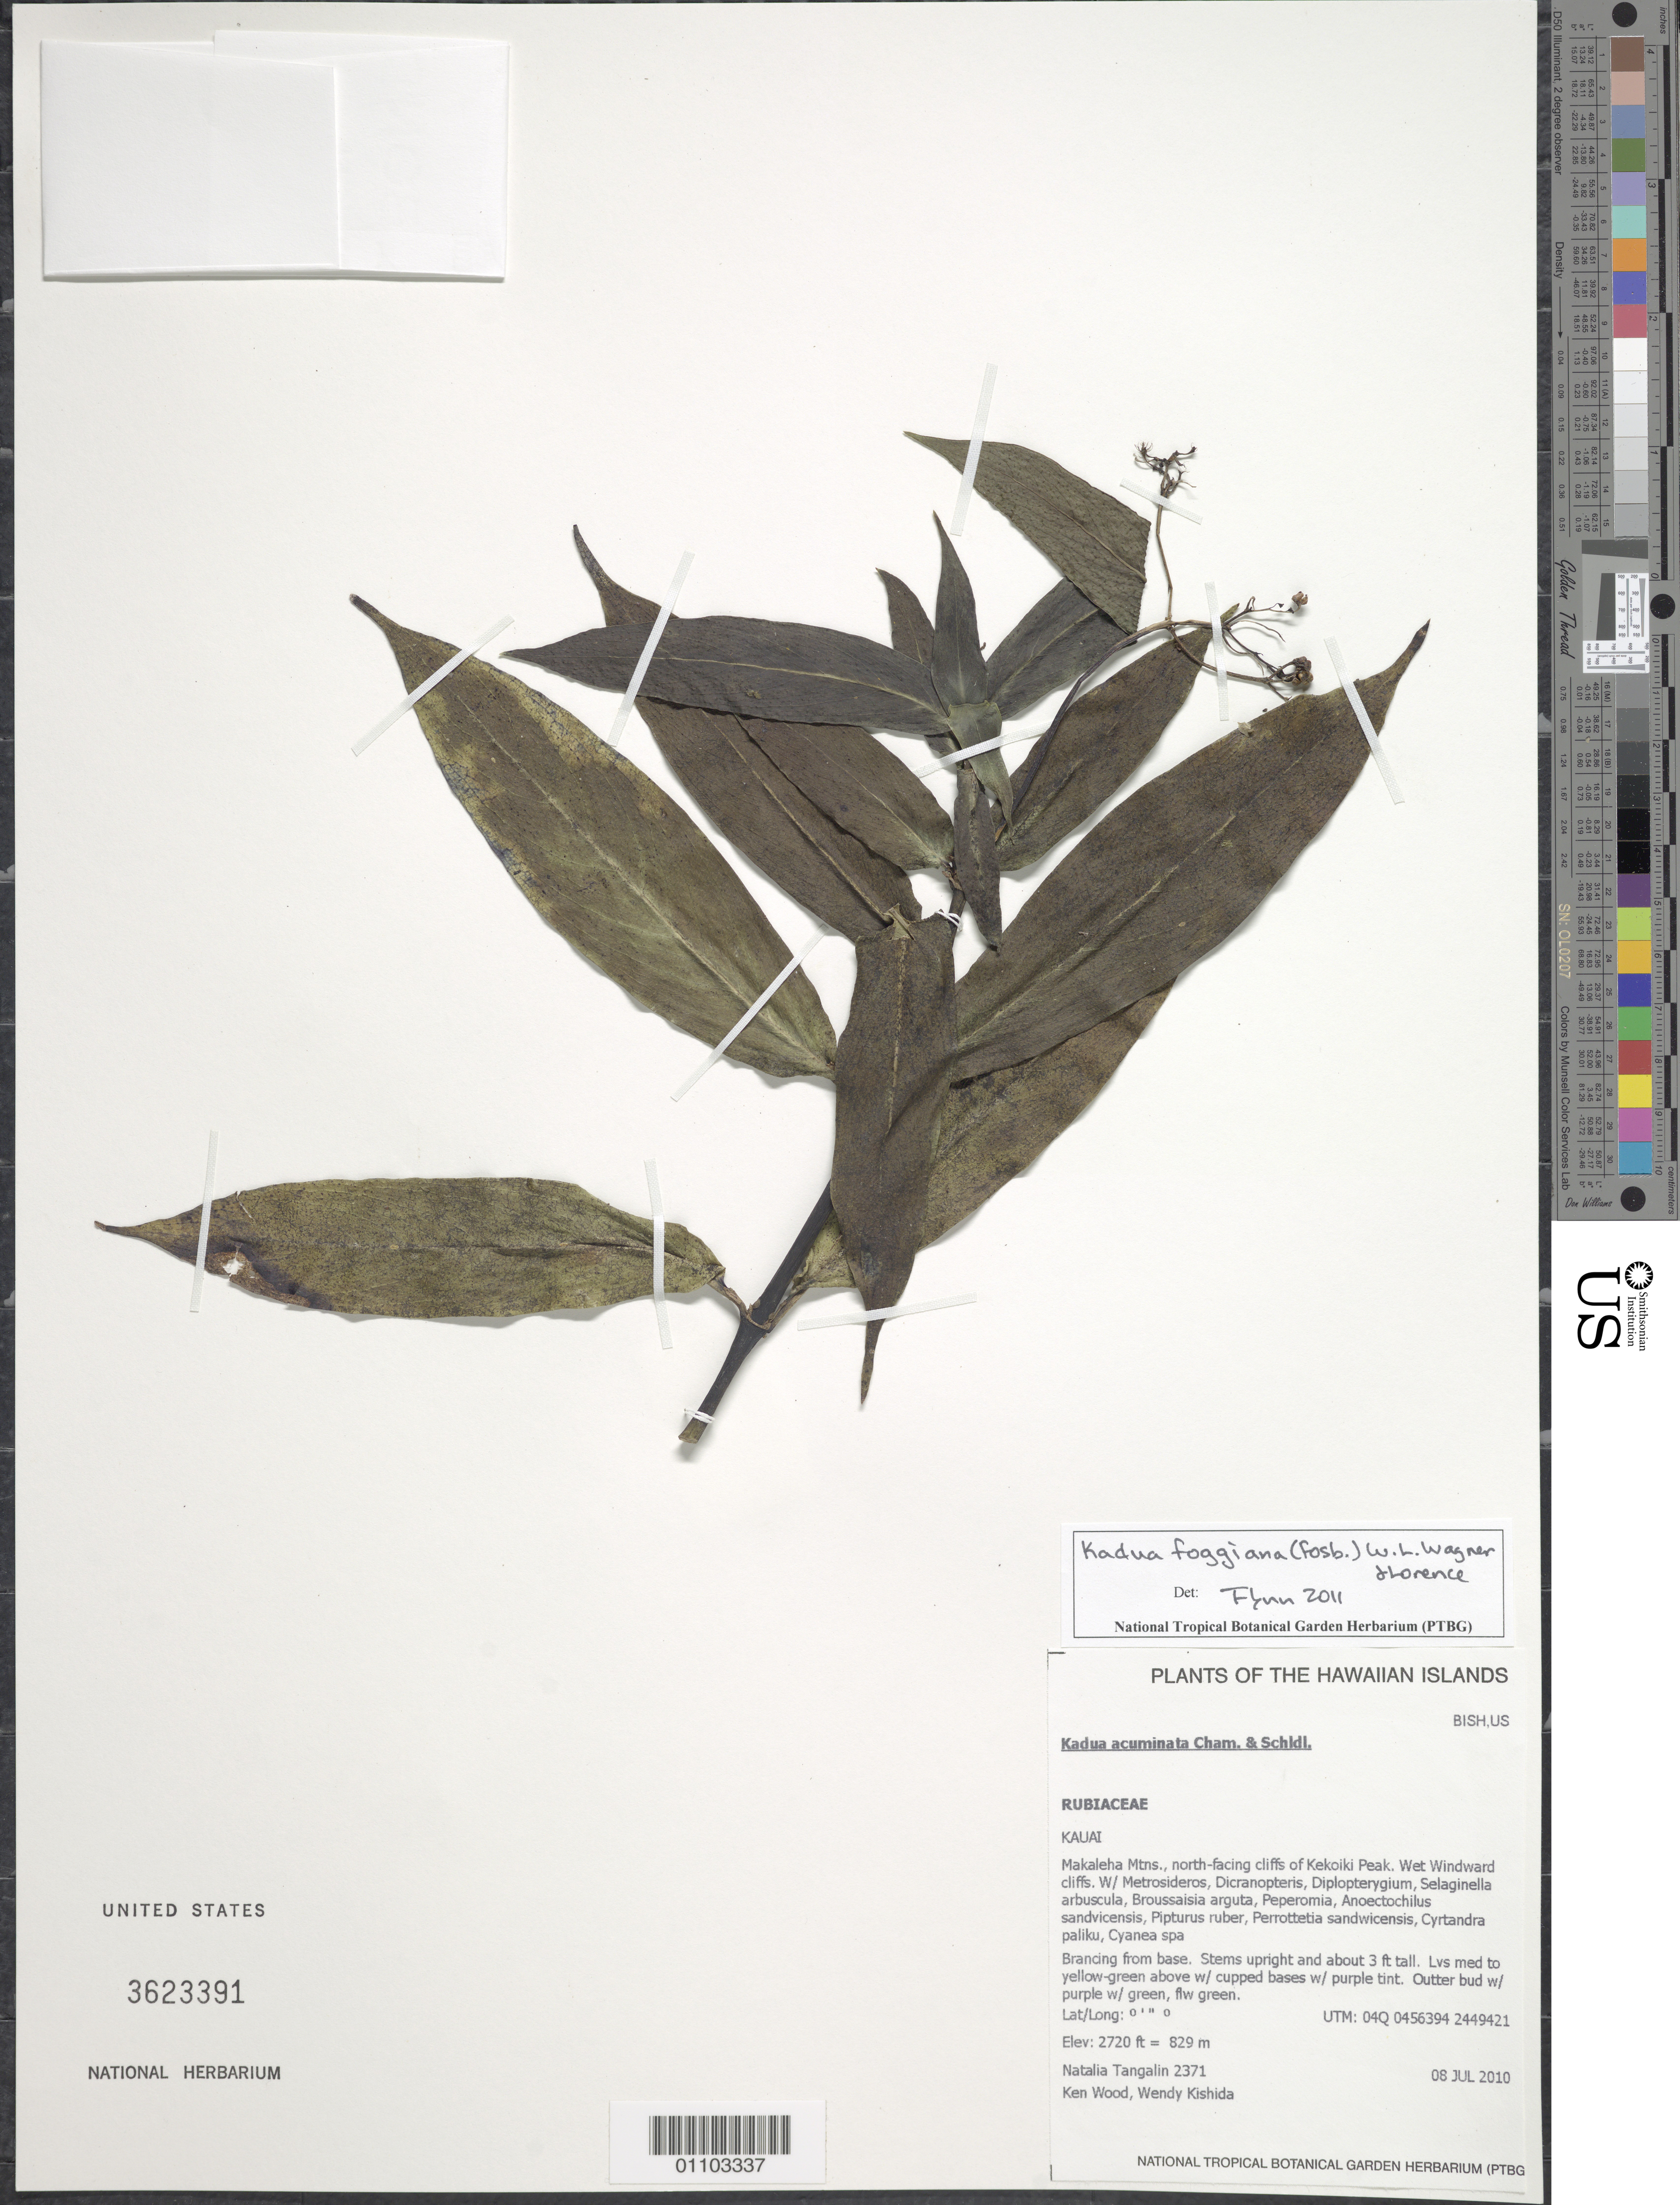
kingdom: Plantae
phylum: Tracheophyta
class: Magnoliopsida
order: Gentianales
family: Rubiaceae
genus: Kadua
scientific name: Kadua acuminata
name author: Cham. & Schltdl.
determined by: Flynn, --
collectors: N. Tangalin, K. R. Wood & W. Kishida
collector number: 2371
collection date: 2010-07-08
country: United States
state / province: Hawaii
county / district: Kaui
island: Kaua'i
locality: Makaleha Mtns, north- facing cliffs of Kekoiki Peak.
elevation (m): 829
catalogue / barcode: US 3623391